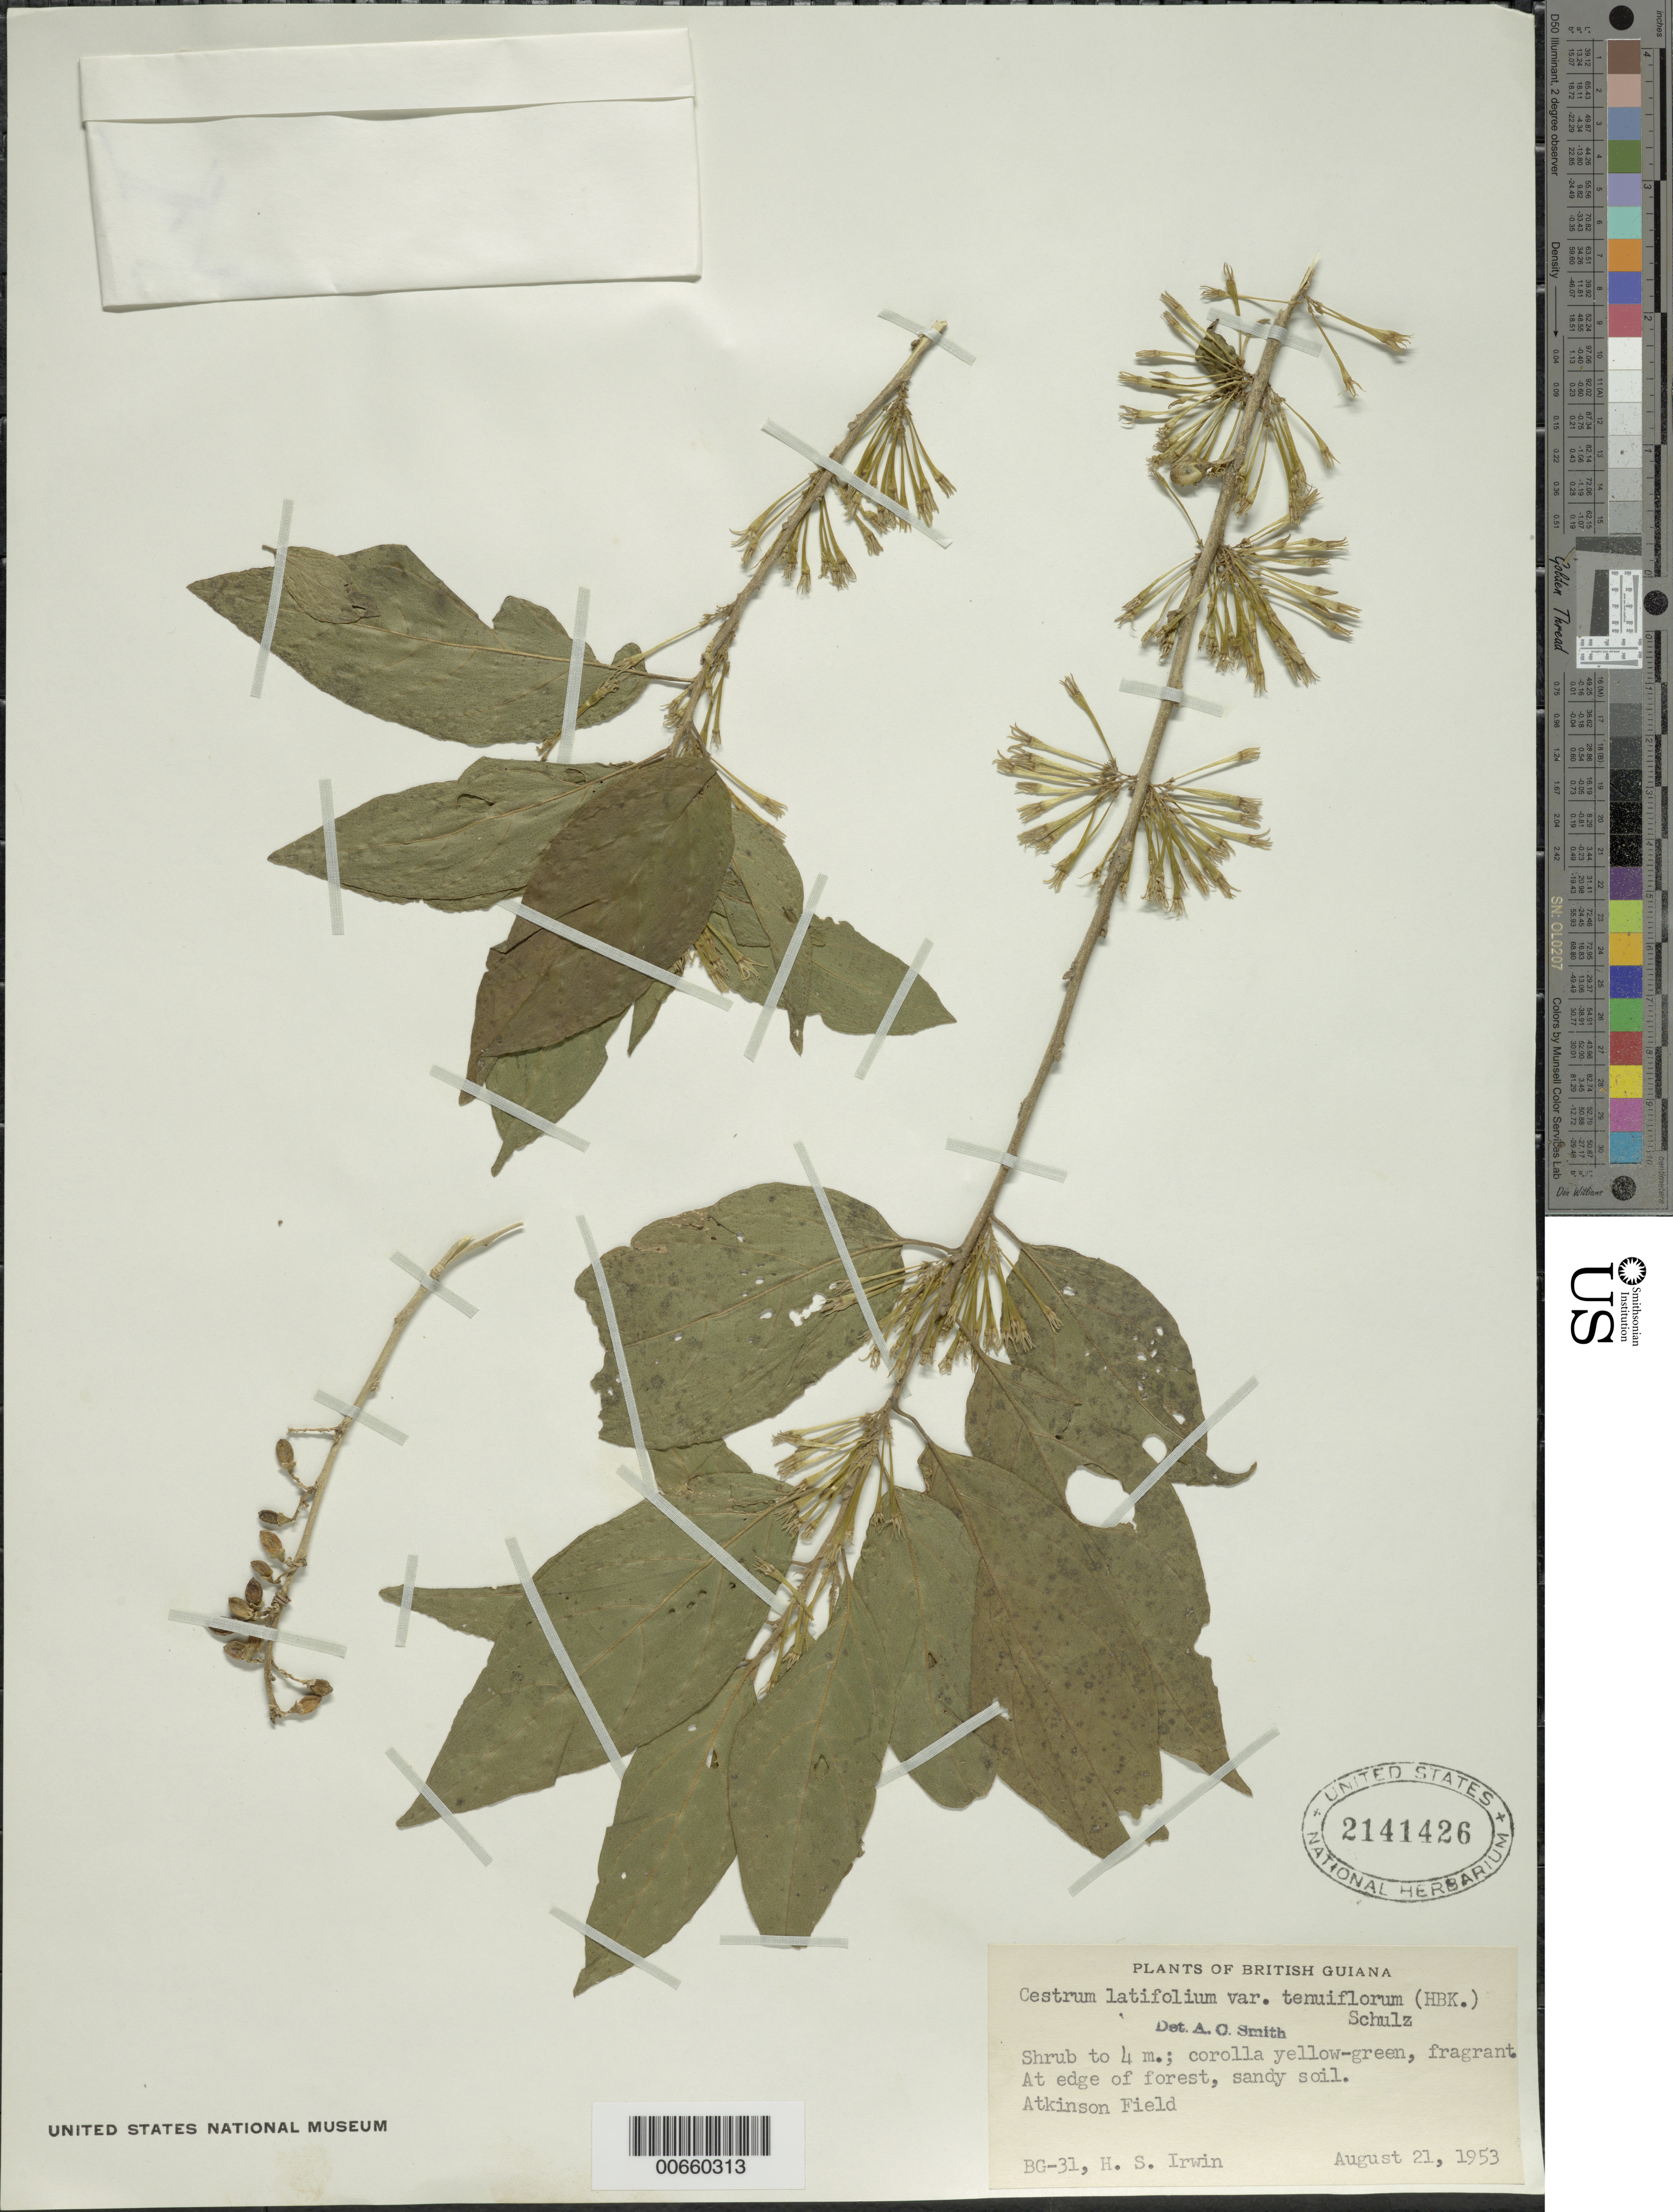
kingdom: Plantae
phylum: Tracheophyta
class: Magnoliopsida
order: Solanales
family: Solanaceae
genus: Cestrum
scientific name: Cestrum latifolium var. tenuiflorum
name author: (Kunth) O.E. Schulz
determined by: Smith, A. C.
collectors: H. Irwin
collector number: BG 31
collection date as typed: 21-Aug-53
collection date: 1953-08-21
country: Guyana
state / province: Demerara-Mahaica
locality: Atkinson Field, 20 mi. S of Georgetown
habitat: Edge of forest, sandy soil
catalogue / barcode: US 2141426